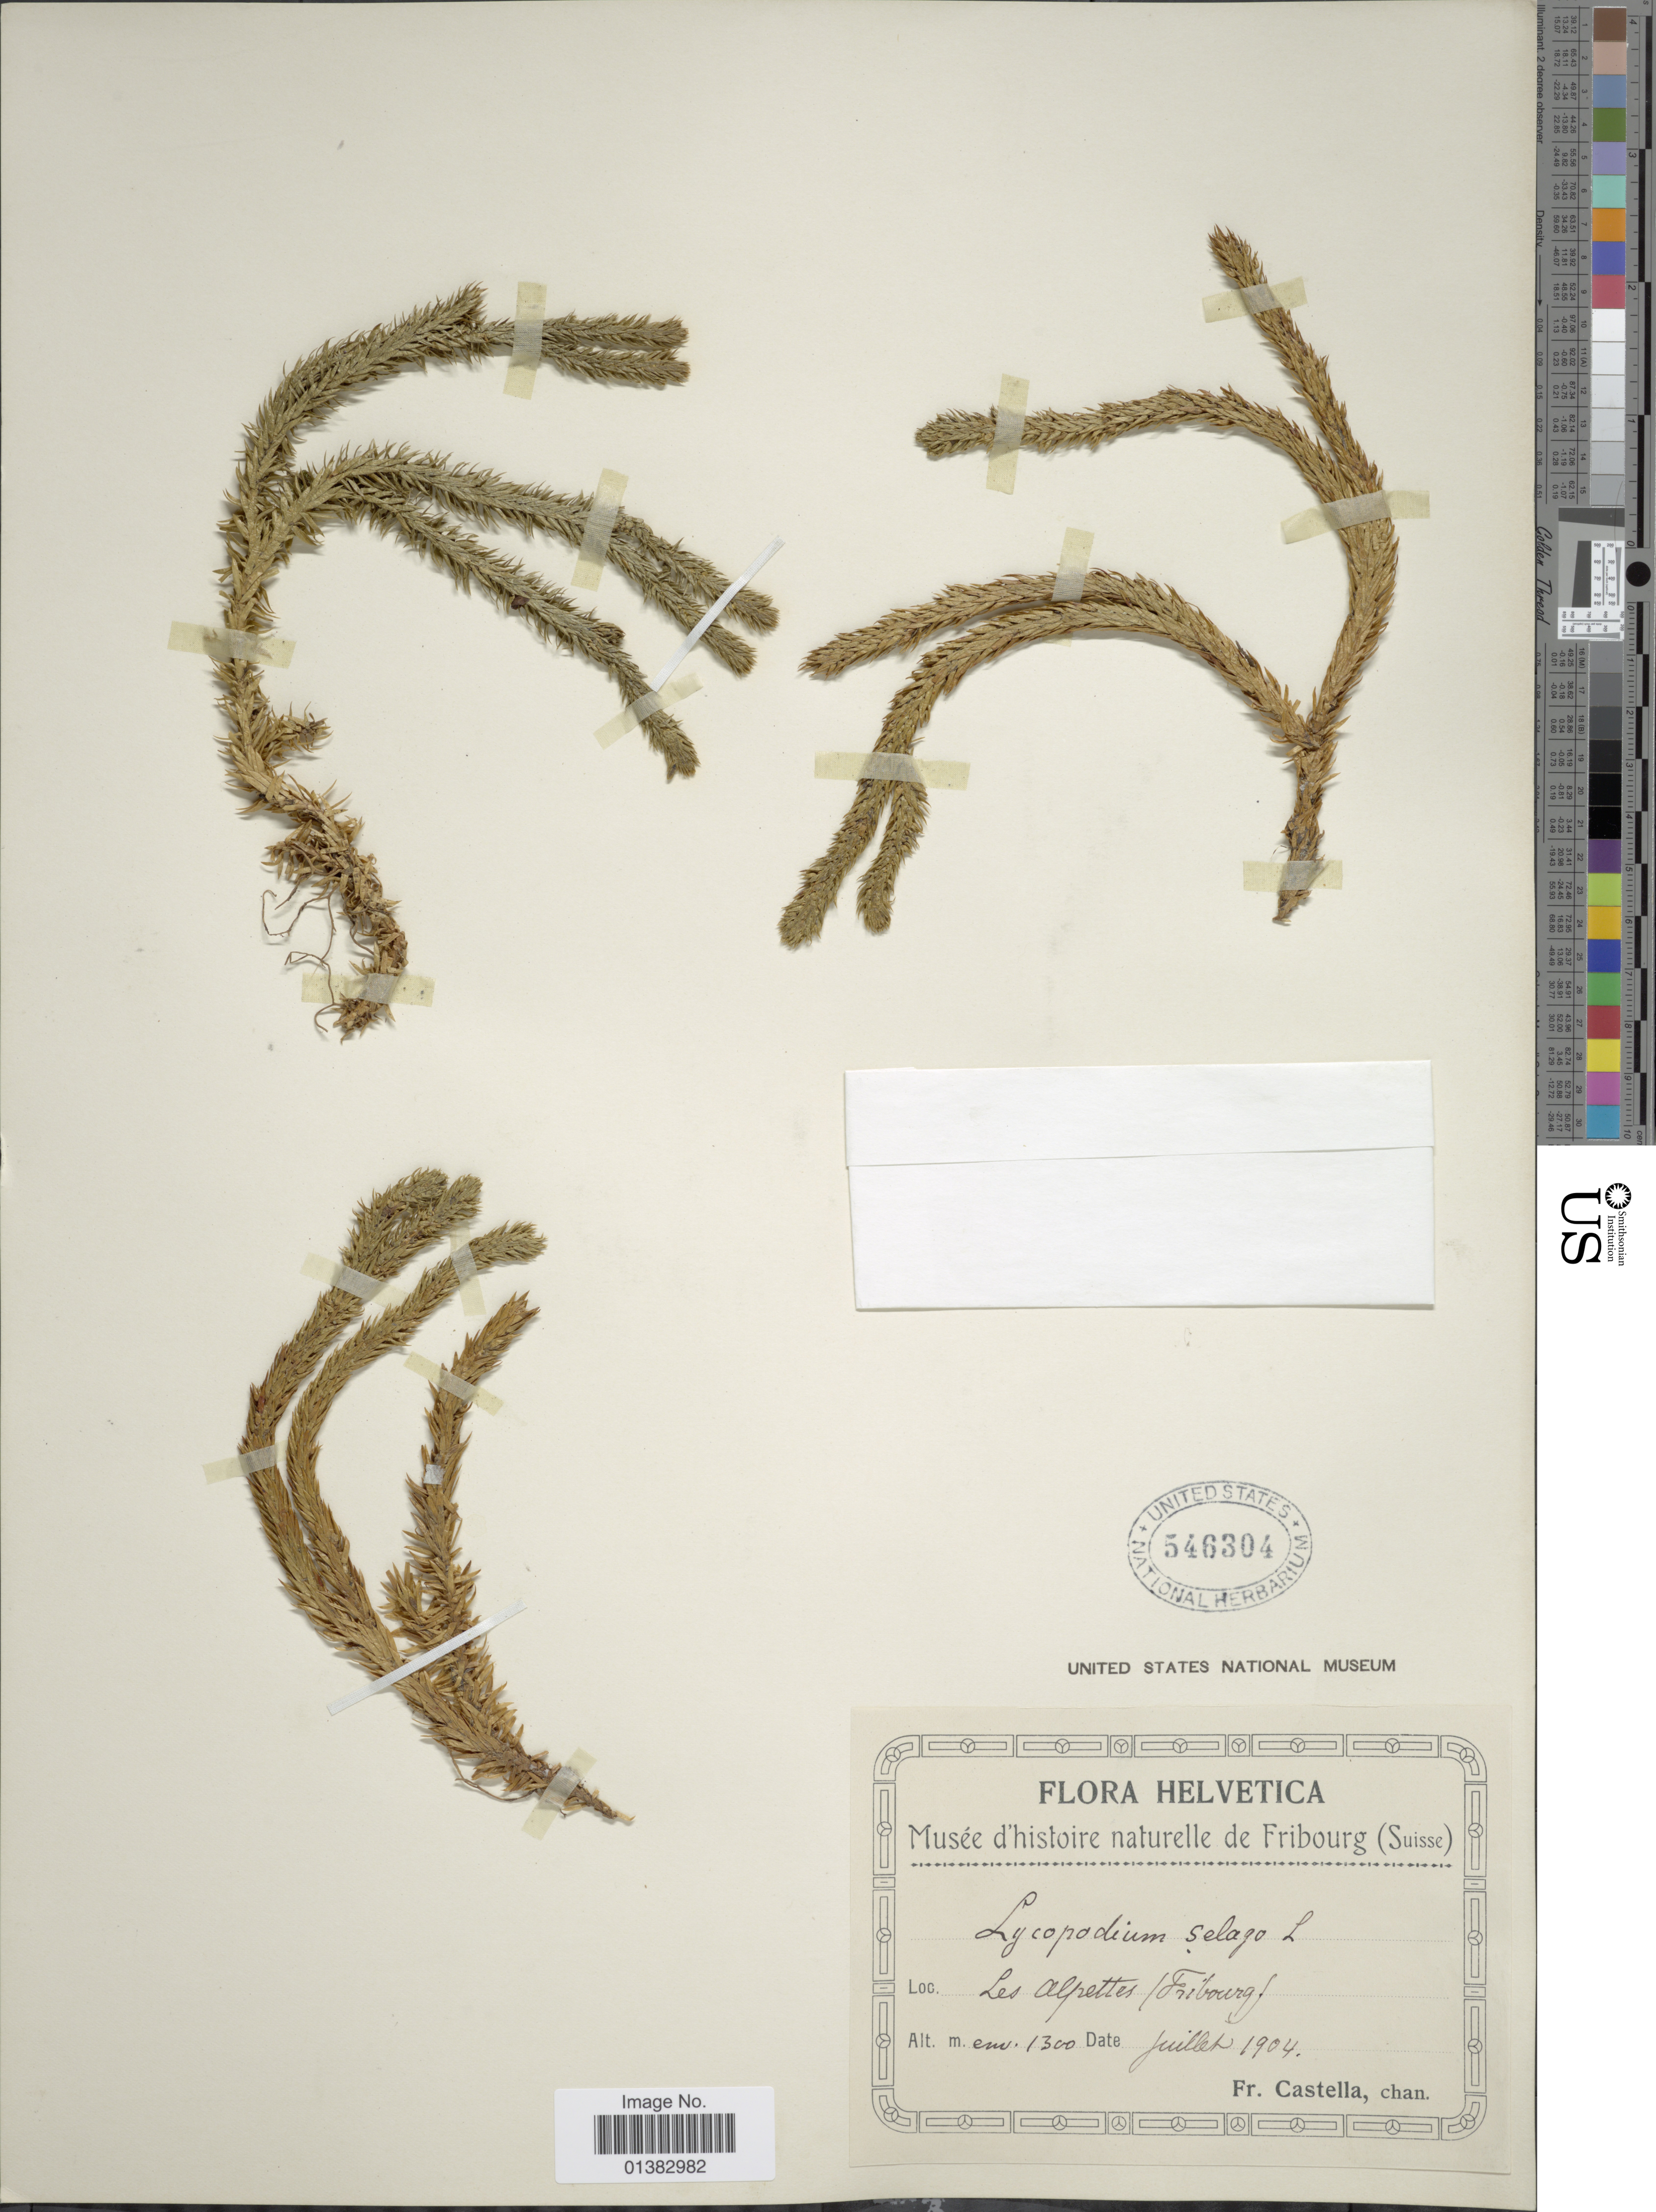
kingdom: Plantae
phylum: Tracheophyta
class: Lycopodiopsida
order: Lycopodiales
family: Lycopodiaceae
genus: Huperzia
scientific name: Huperzia selago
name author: (L.) Bernh. ex Schrank & Mart.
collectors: Fr. Castella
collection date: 1904-07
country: Switzerland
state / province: Fribourg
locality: Les Alpettes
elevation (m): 1300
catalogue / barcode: US 546304